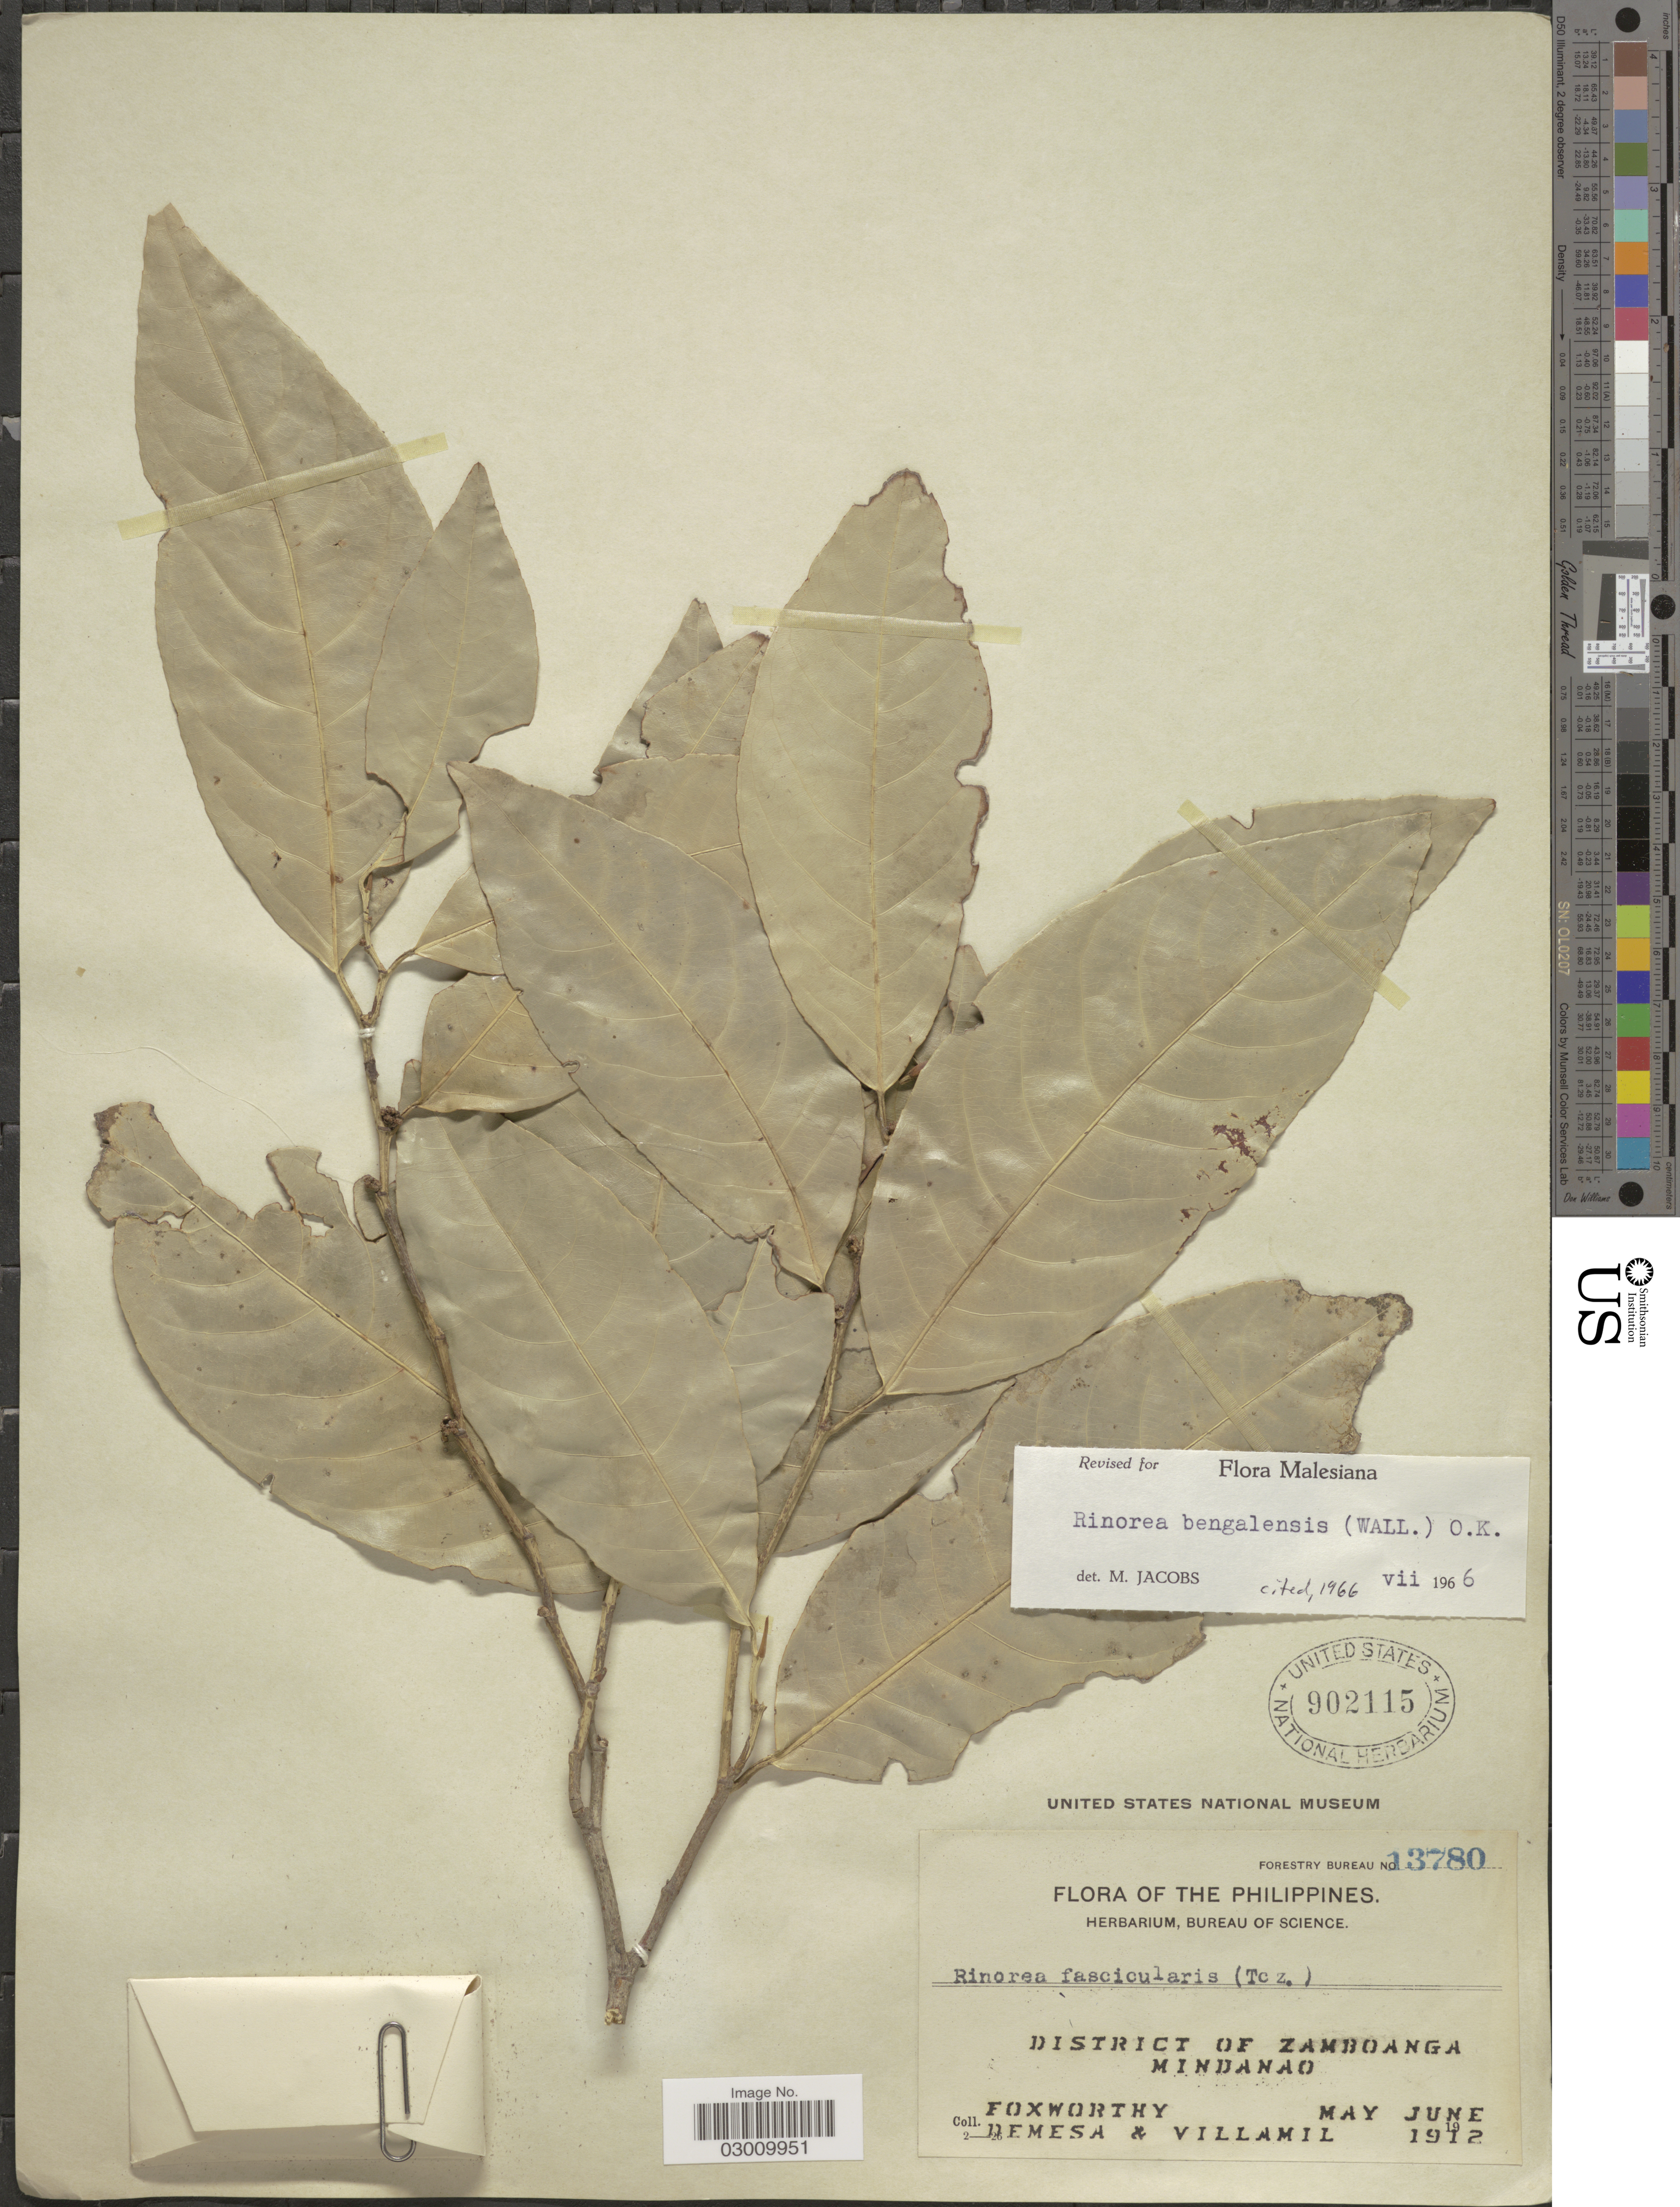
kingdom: Plantae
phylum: Tracheophyta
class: Magnoliopsida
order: Malpighiales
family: Violaceae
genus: Rinorea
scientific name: Rinorea bengalensis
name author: (Wall.) Kuntze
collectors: Foxworthy, Demesa & Villamil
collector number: Forestry Bureau 13780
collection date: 1912-05/1912-06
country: Philippines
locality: District of Zamboanga, Mindanao.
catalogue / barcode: US 902115